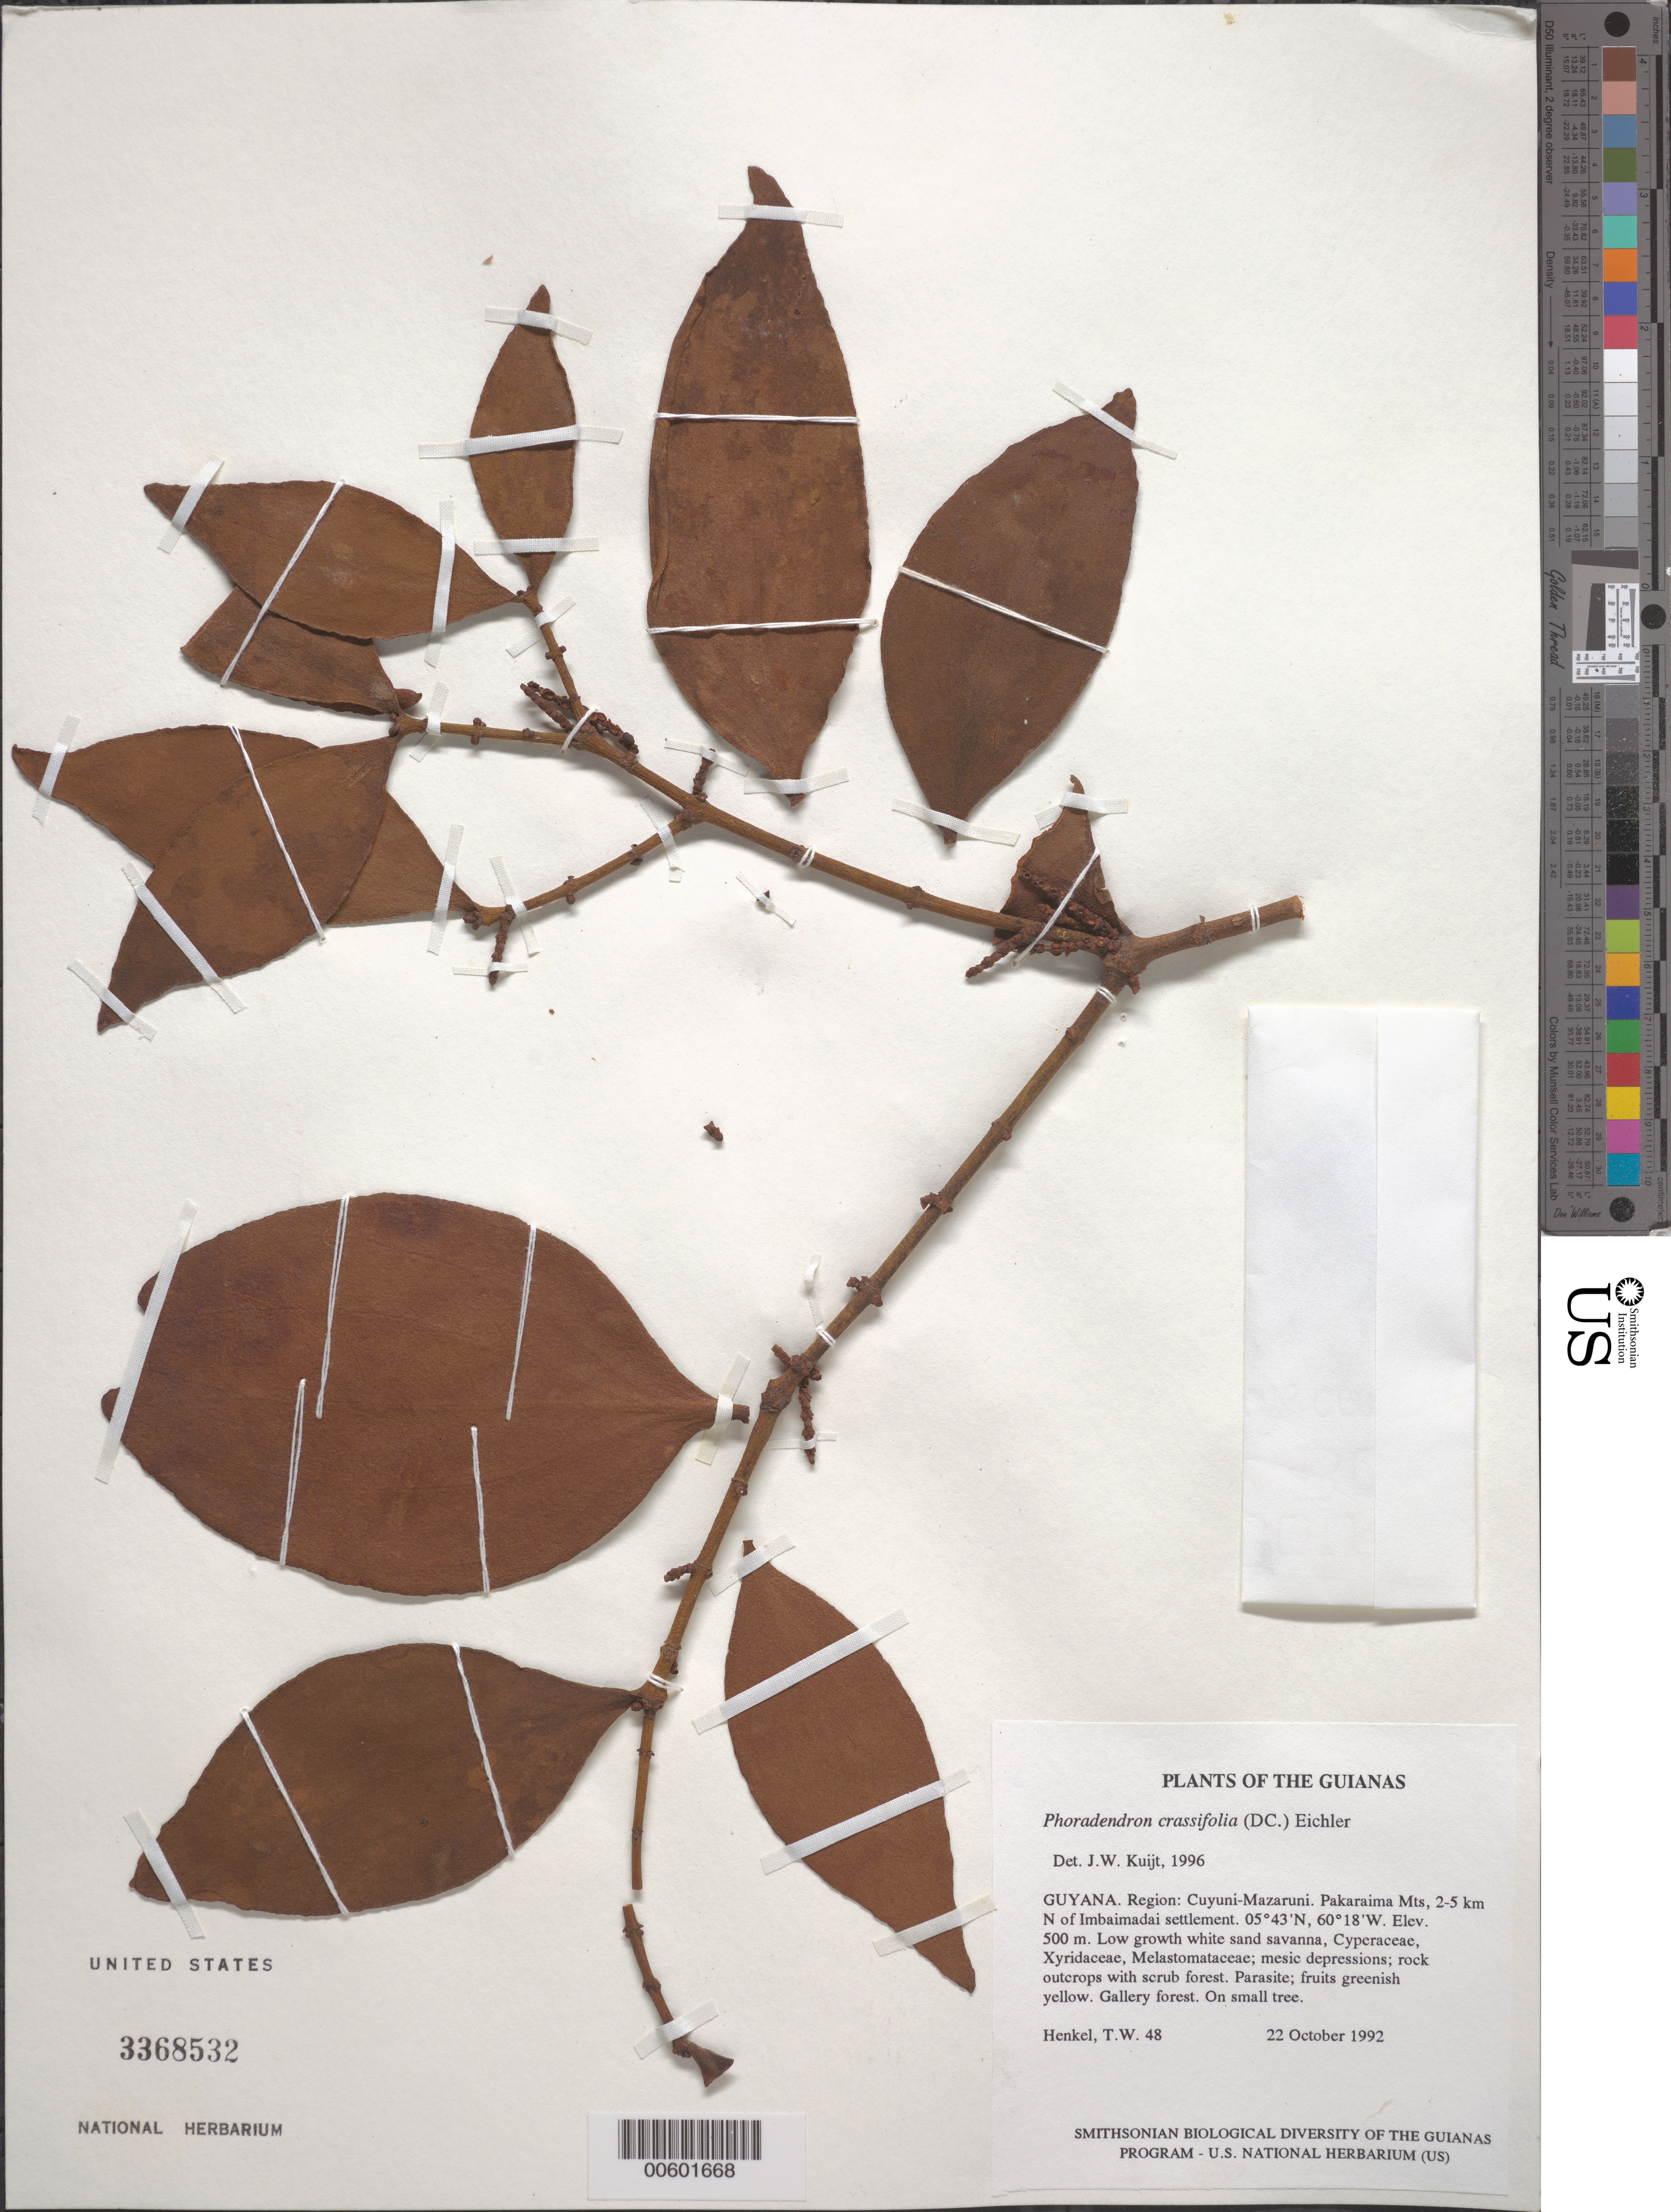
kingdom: Plantae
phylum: Tracheophyta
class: Magnoliopsida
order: Santalales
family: Viscaceae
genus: Phoradendron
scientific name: Phoradendron crassifolium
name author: (Pohl ex DC.) Eichler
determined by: Kuijt, Job, (CANADA)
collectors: T. Henkel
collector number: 48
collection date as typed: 22 October 1992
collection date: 1992-10-22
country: Guyana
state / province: Cuyuni-Mazaruni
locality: Pakaraima Mts, 2-5 km N of Imbaimadai settlement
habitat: Low growth white sand savanna, Cyperaceae, Xyridaceae, Melastomataceae; mesic depressions; rock outcrops with scrub forest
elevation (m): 500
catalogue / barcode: US 3368532